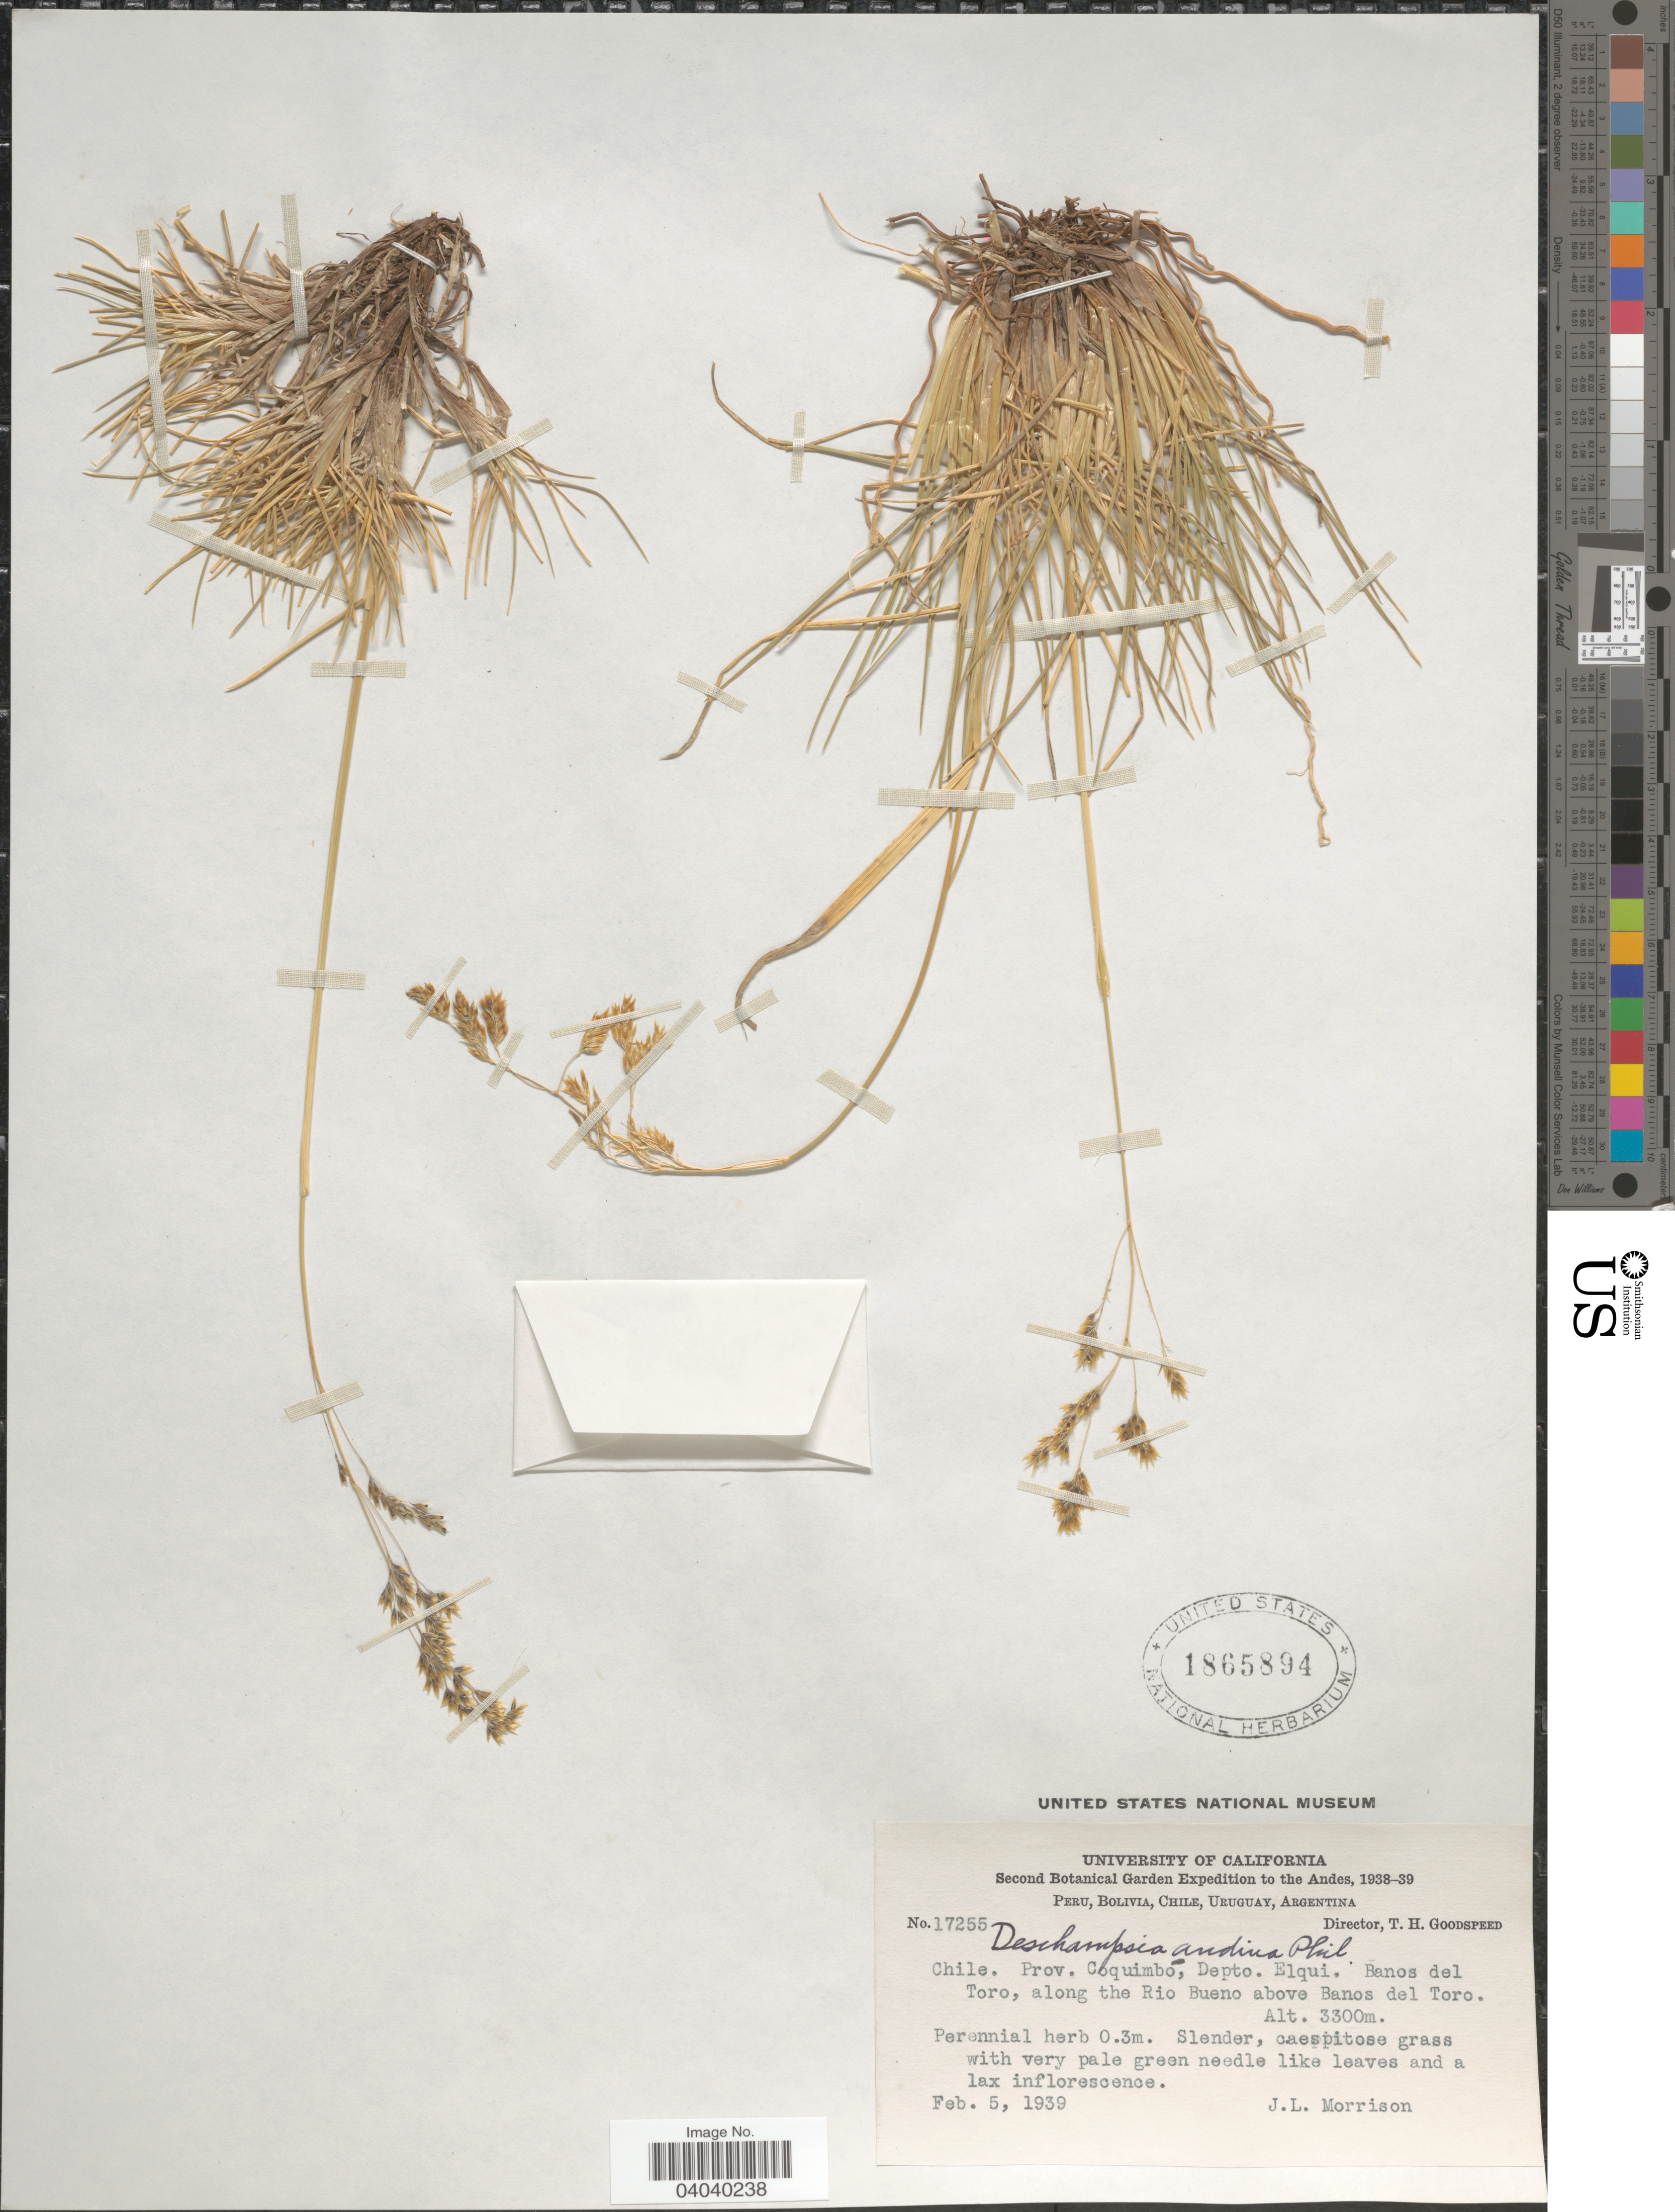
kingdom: Plantae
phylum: Tracheophyta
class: Liliopsida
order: Poales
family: Poaceae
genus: Deschampsia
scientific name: Deschampsia sp.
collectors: J. Morrison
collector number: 17255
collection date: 1939-02-05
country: Chile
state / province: Coquimbo (IV)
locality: The Andes. Depto. Elqui. Banos del Toro, along the Rio Bueno above Banos del Toro.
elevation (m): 3300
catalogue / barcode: US 1865894